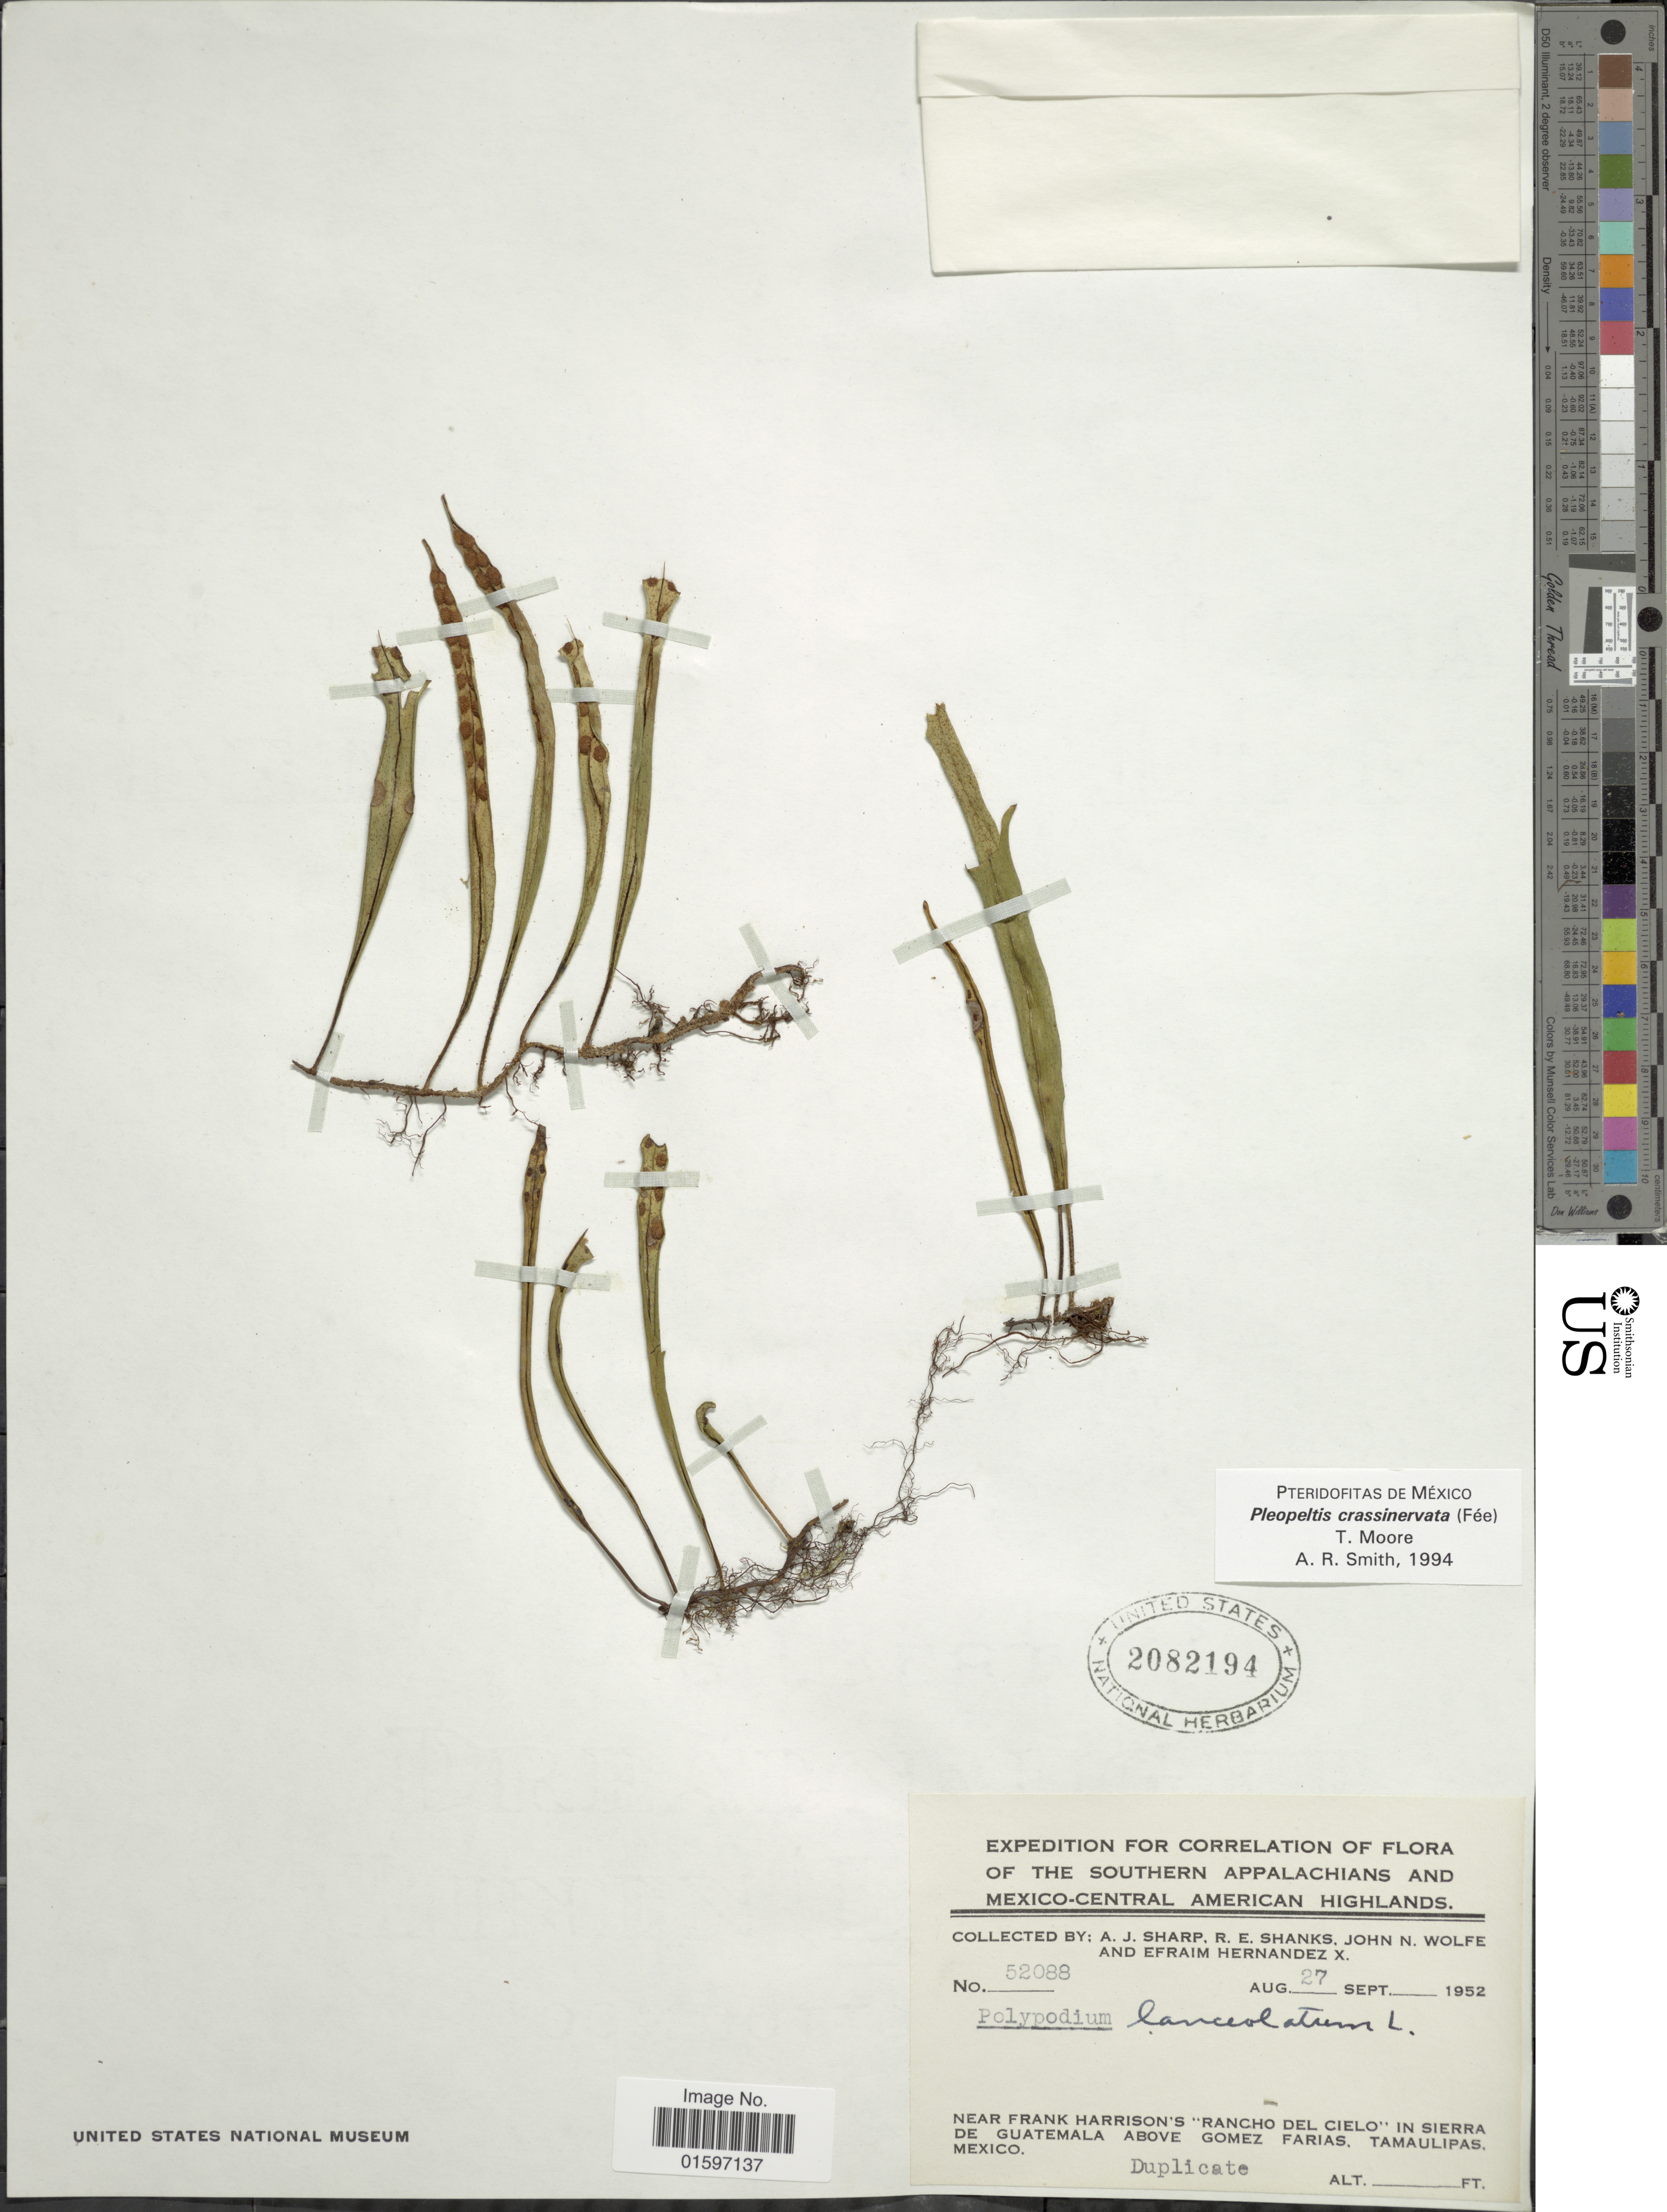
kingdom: Plantae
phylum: Tracheophyta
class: Polypodiopsida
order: Polypodiales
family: Polypodiaceae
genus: Pleopeltis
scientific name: Pleopeltis crassinervata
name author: (Fée) T. Moore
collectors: A. J. Sharp, R. Shanks, J. Wolfe & E. Hernandez X.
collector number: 52088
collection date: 1952-08-27/1952-09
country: Mexico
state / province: Tamaulipas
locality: Southern Appalachians and Mexico-central American Highlands, near Frank Harrison's "Rancho Del Cielo", in sierra de Guatemala above Gomez Farias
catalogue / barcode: US 2082194